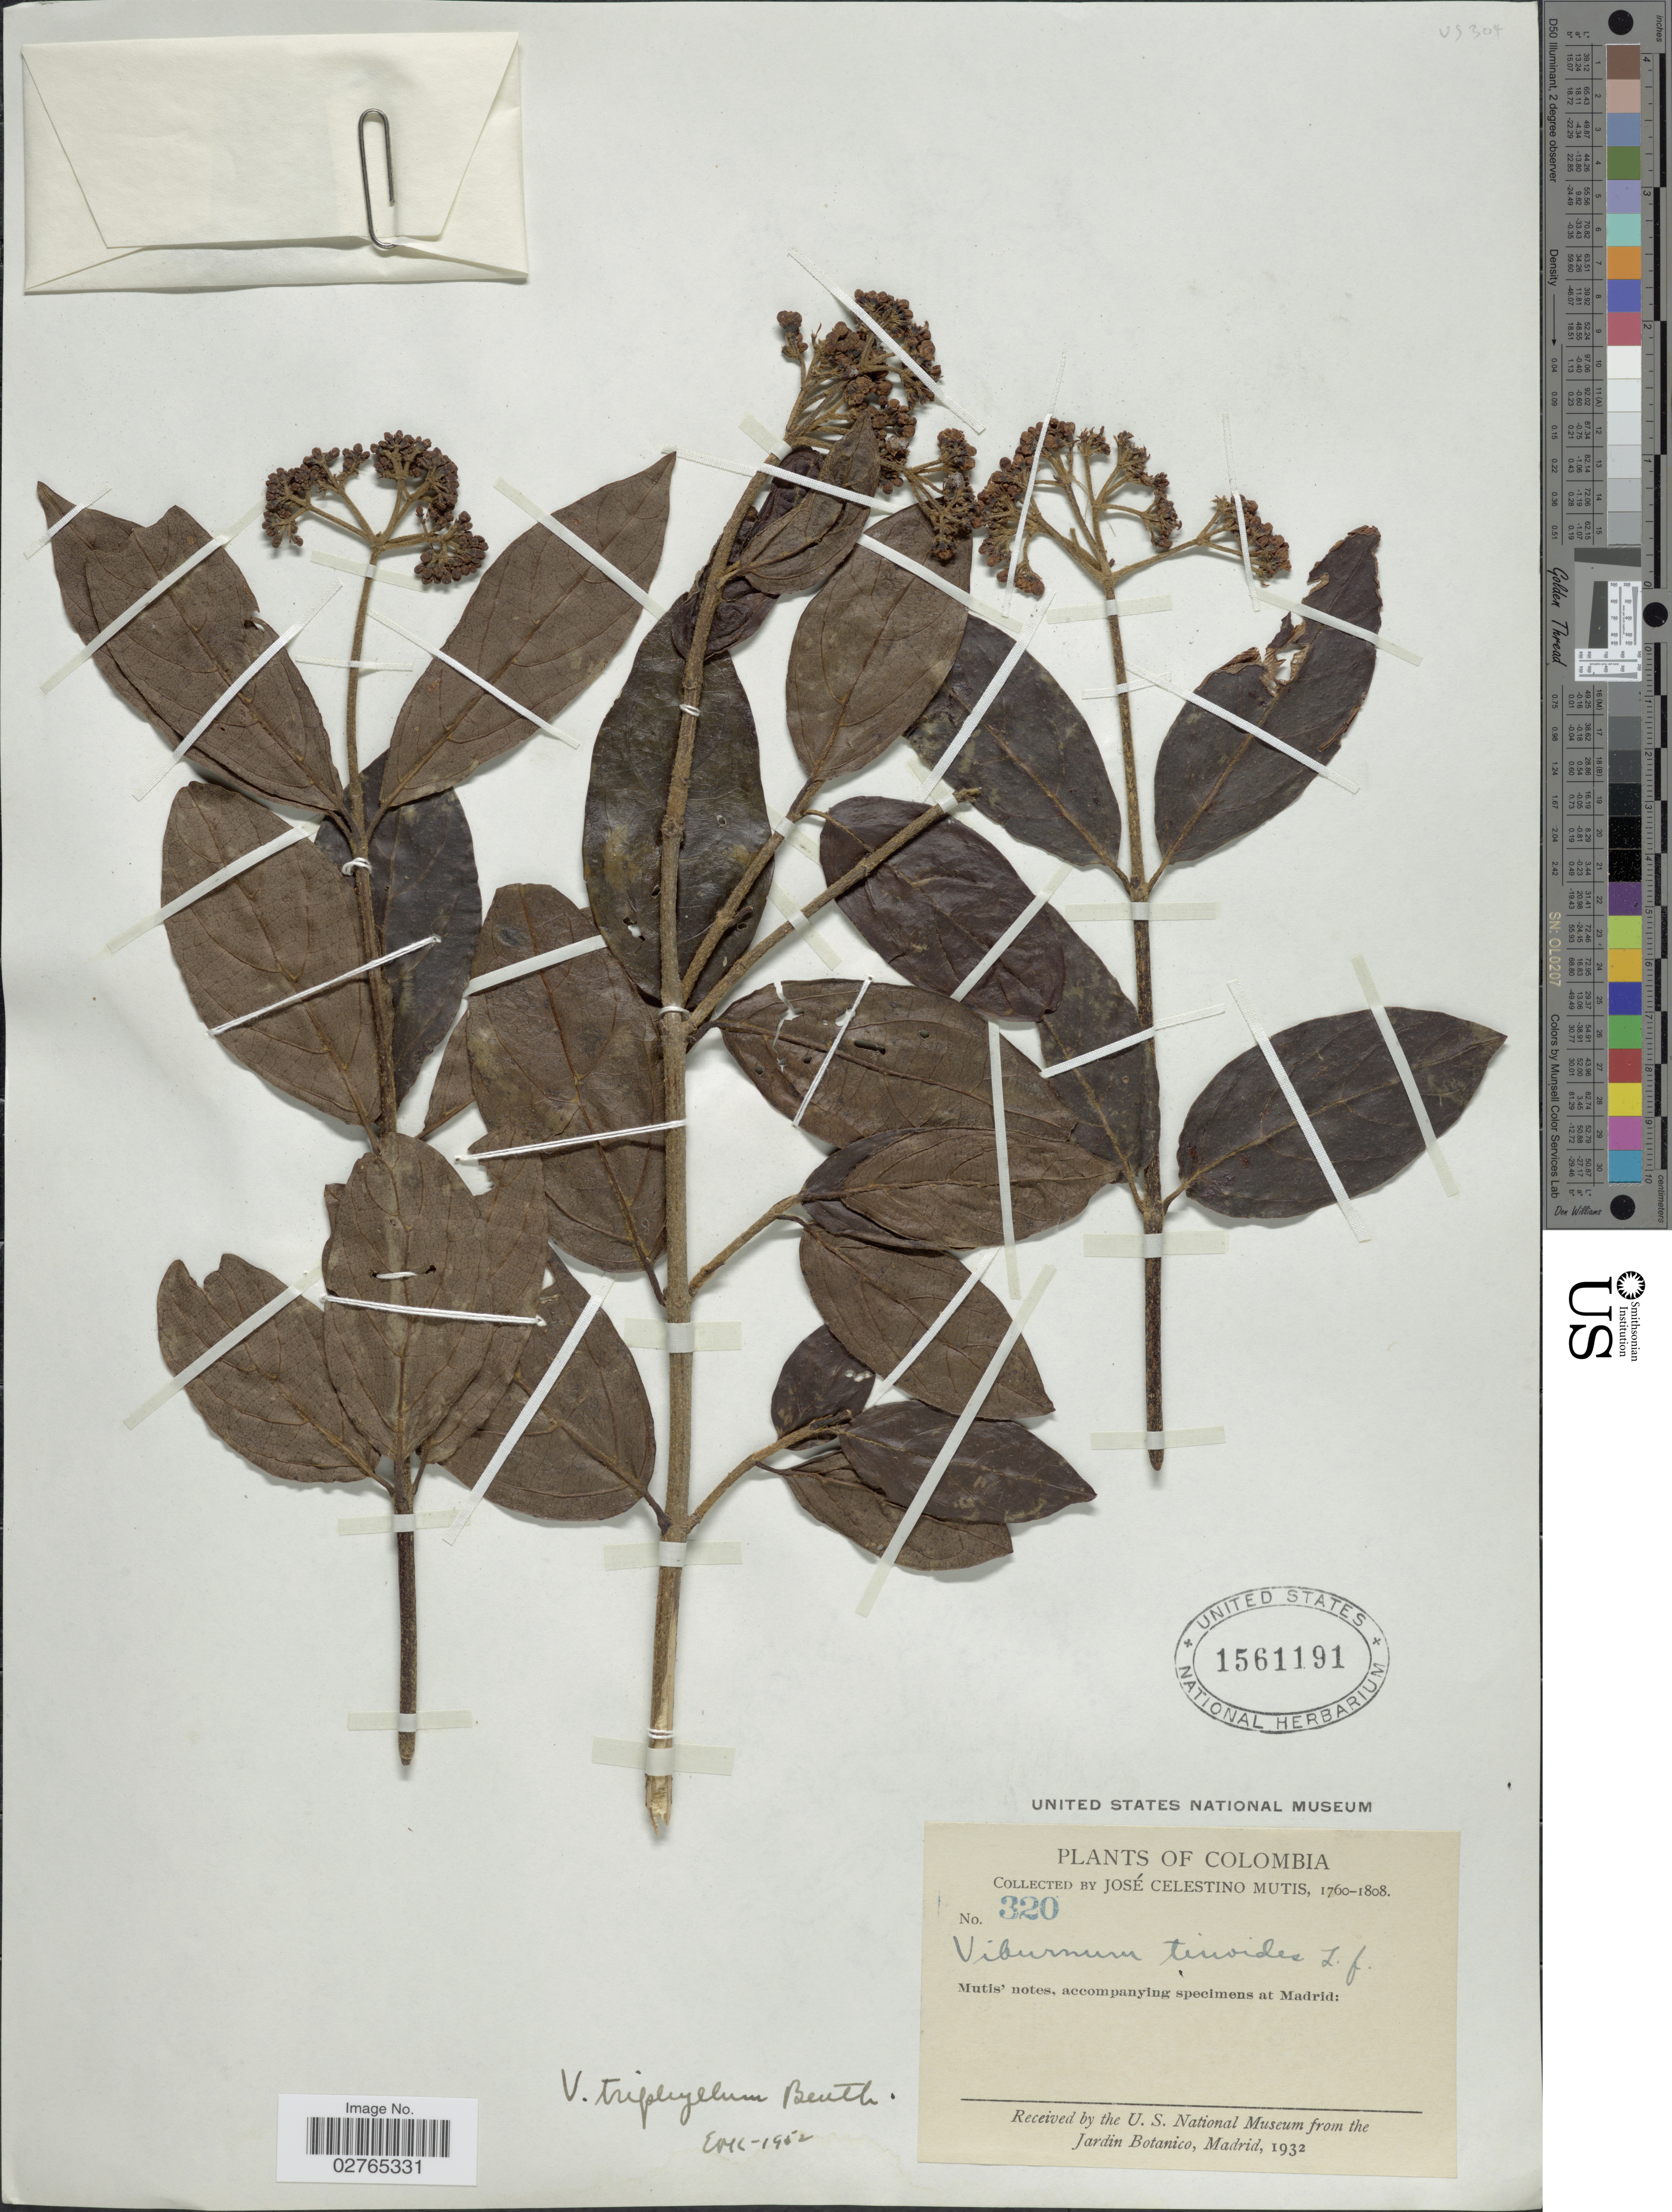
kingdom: Plantae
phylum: Tracheophyta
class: Magnoliopsida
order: Dipsacales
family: Viburnaceae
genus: Viburnum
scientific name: Viburnum triphyllum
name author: Benth.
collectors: J. C. B. Mutis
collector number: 320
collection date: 1760/1808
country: Colombia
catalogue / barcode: US 1561191